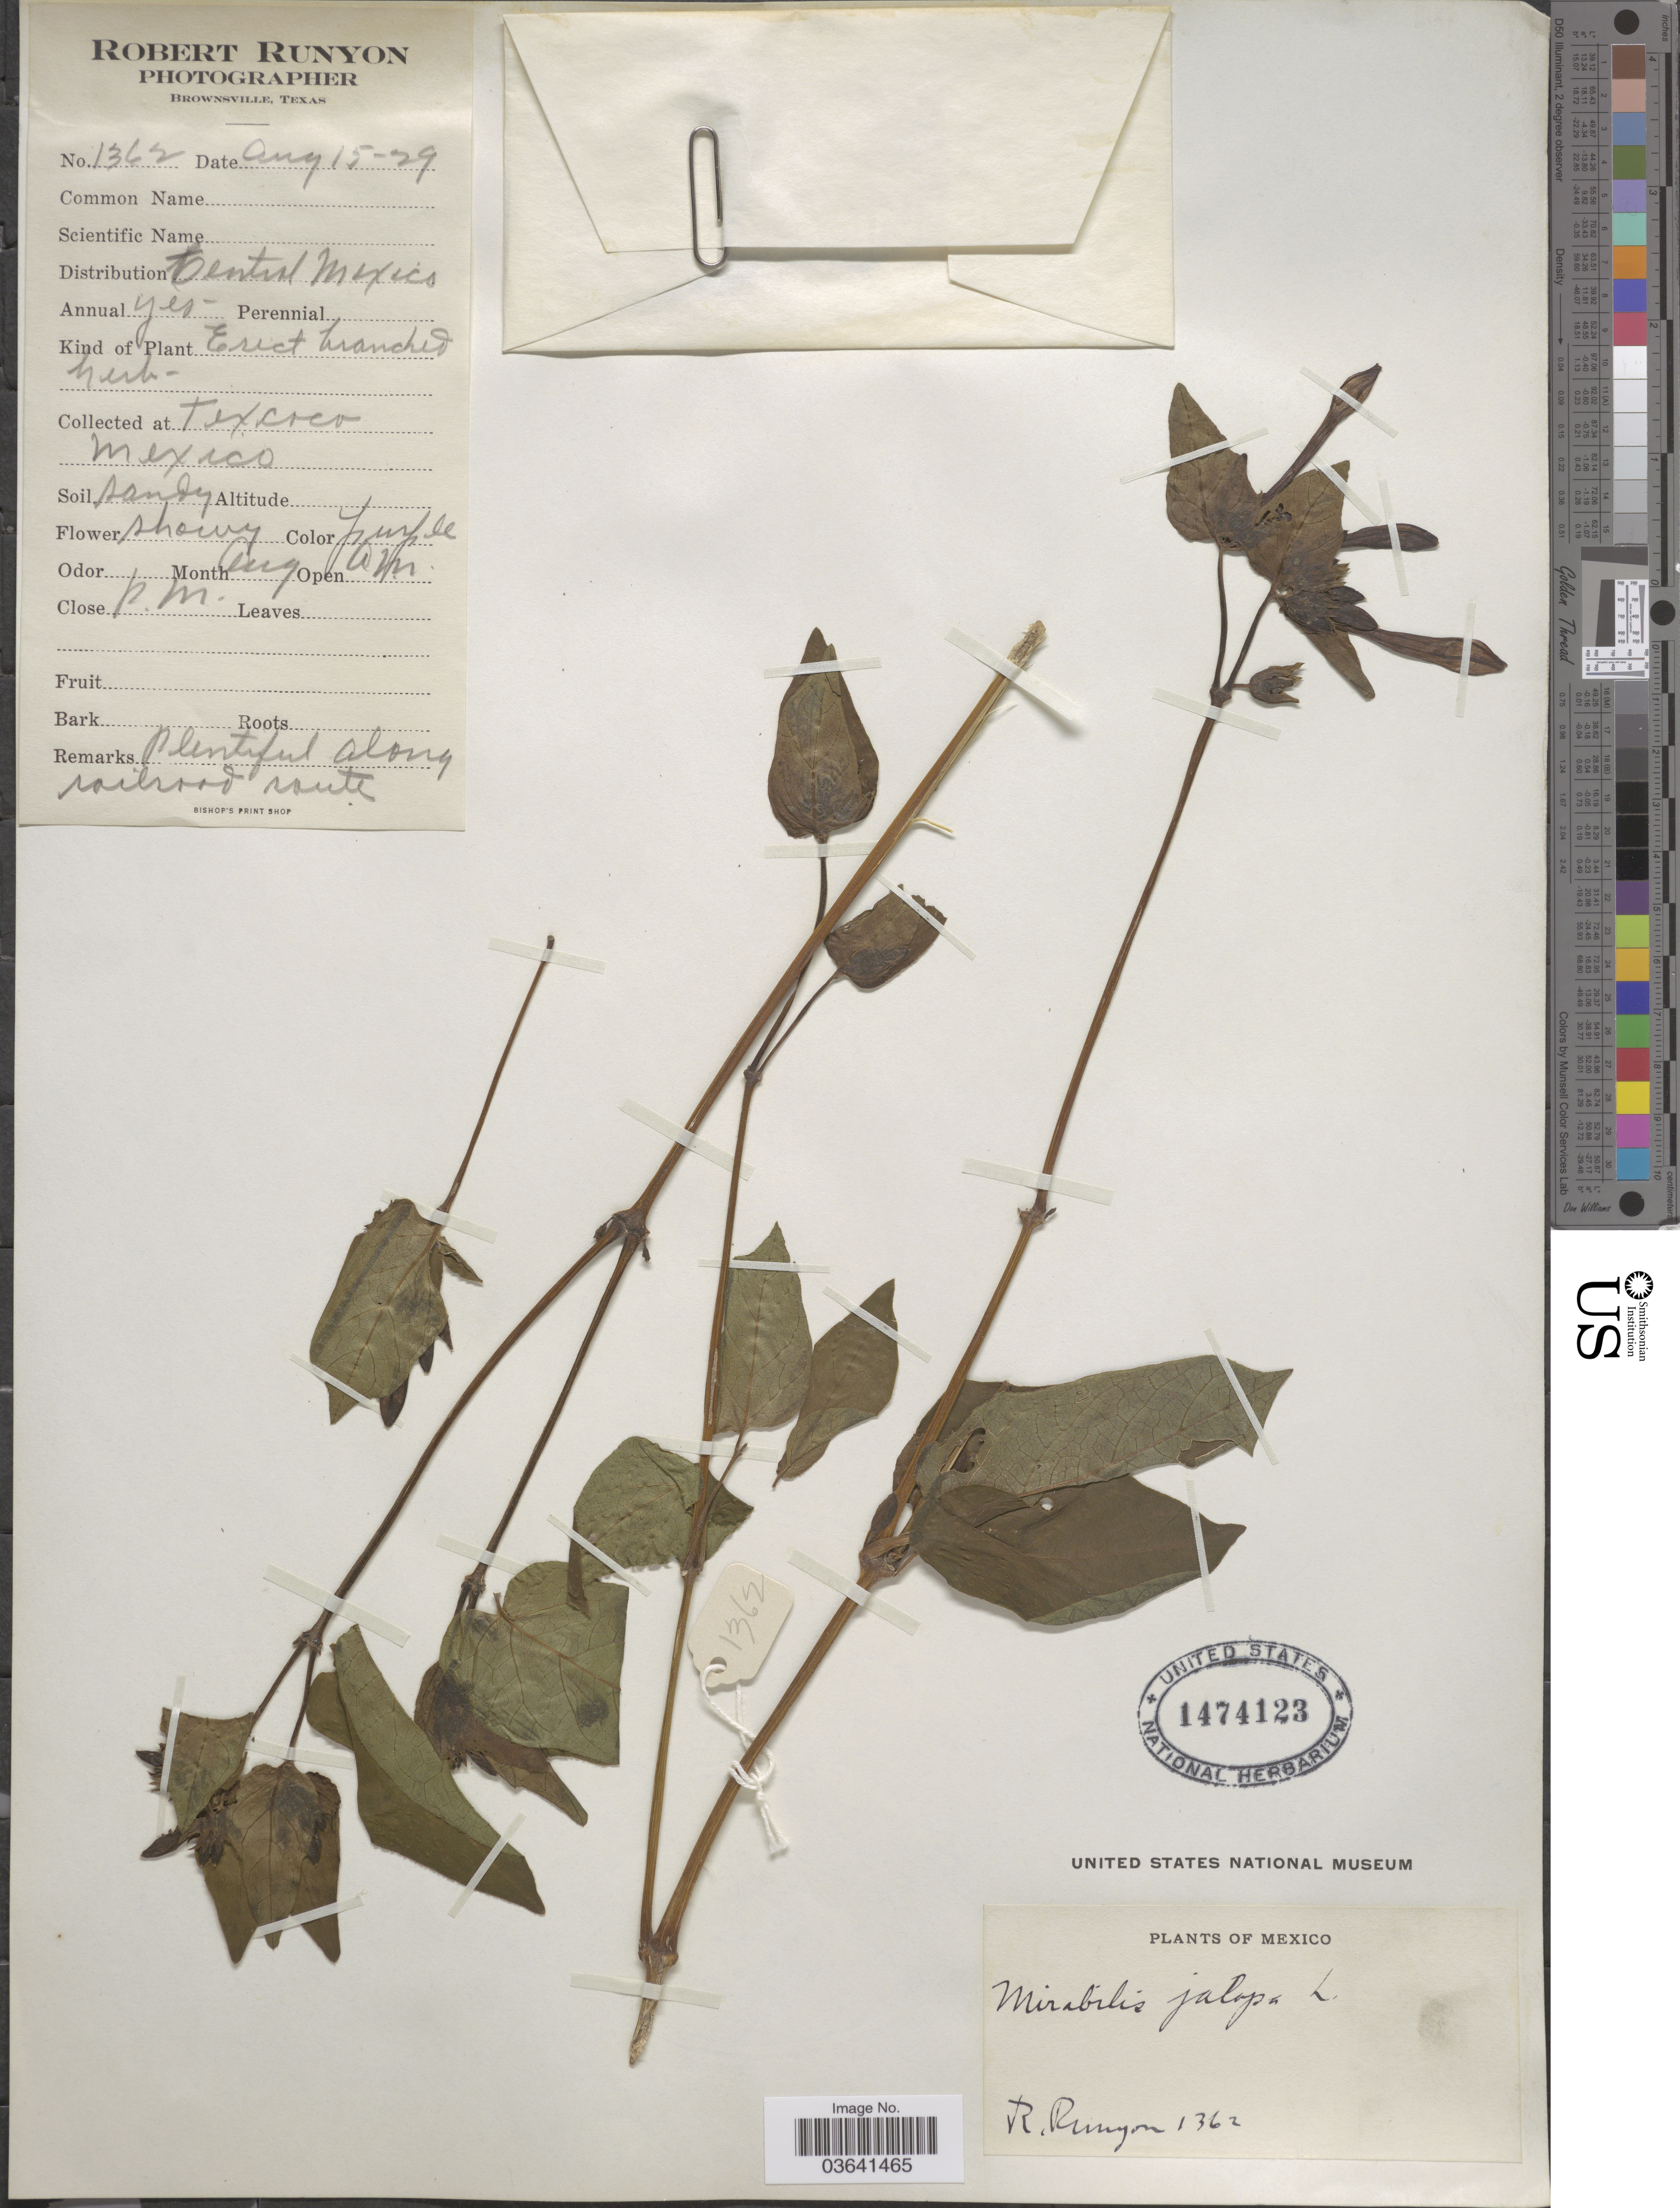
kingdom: Plantae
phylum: Tracheophyta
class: Magnoliopsida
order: Caryophyllales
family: Nyctaginaceae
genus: Mirabilis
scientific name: Mirabilis jalapa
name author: L.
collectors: R. Runyon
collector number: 1362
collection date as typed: Transcribed d/m/y: 15/8/29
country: Mexico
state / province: México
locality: Central Mexico. Texcoco.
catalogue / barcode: US 1474123